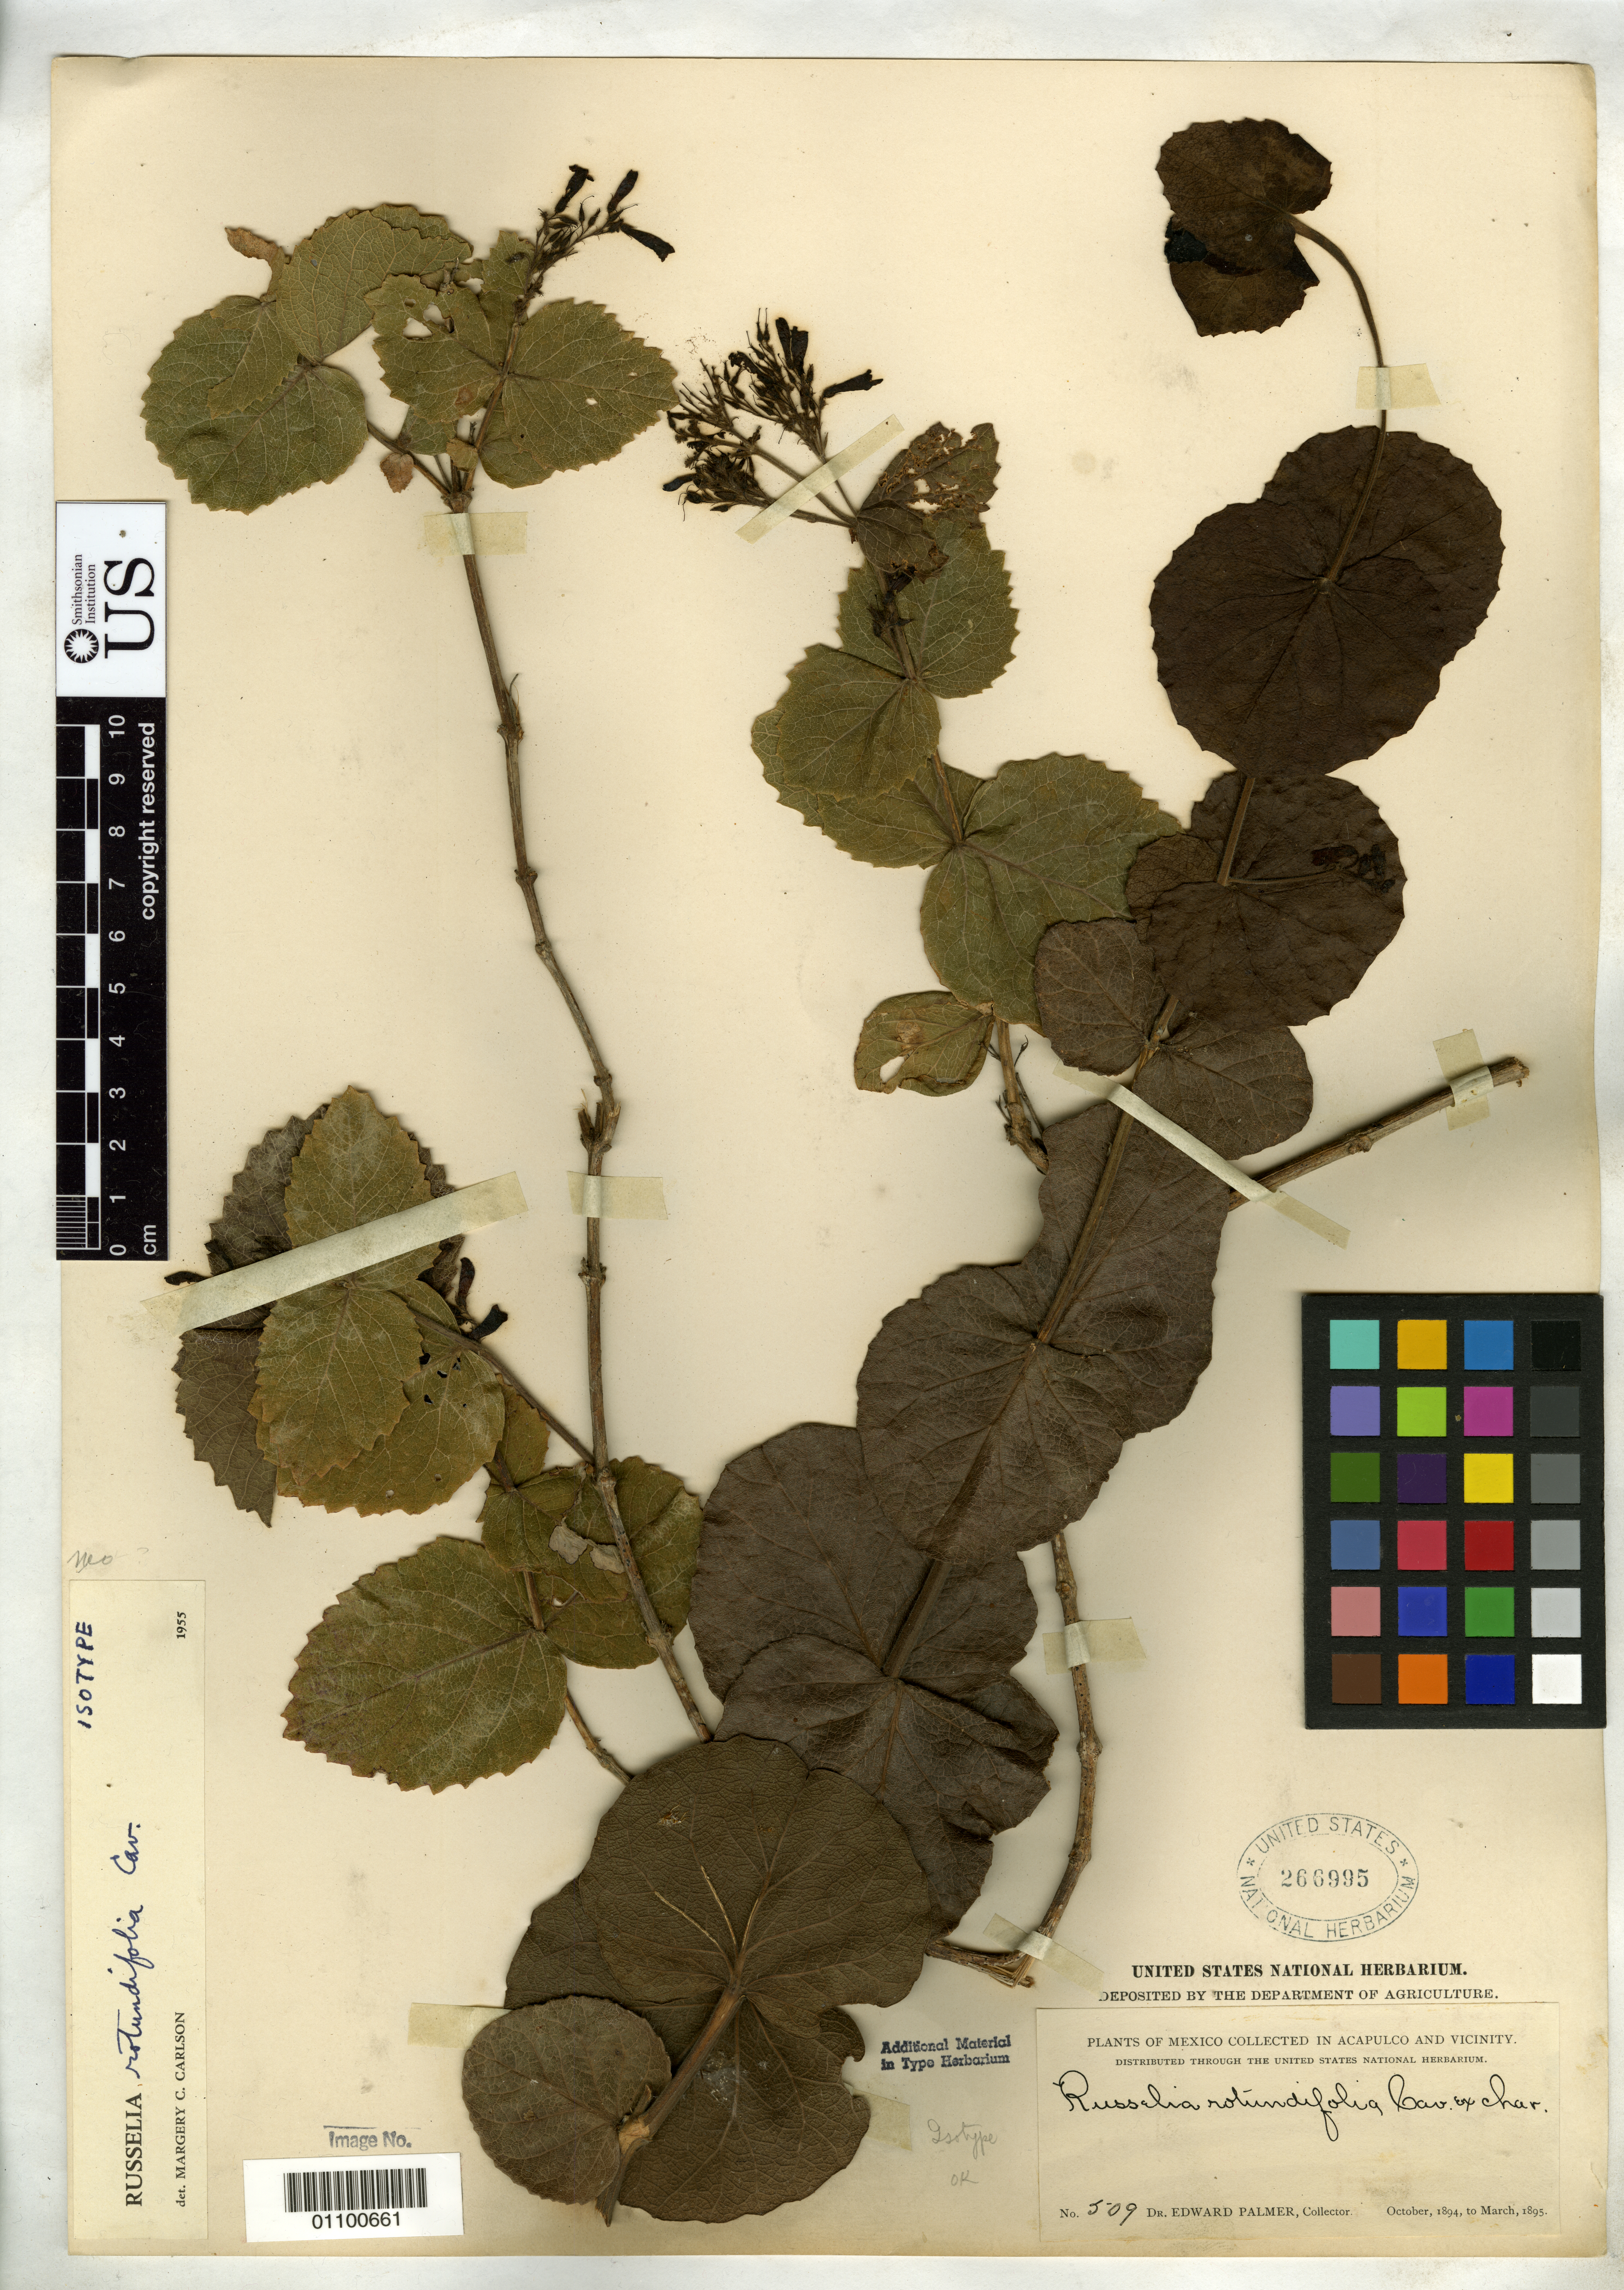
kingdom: Plantae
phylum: Tracheophyta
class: Magnoliopsida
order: Lamiales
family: Plantaginaceae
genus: Russelia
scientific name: Russelia rotundifolia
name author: Cav.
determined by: Carlson, M. C.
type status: Isoneotype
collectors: E. Palmer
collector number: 509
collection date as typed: Oct 1894 to Mar 1895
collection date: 1894-10/1895-03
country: Mexico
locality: In Acapulco and vicinity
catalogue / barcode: US 266995